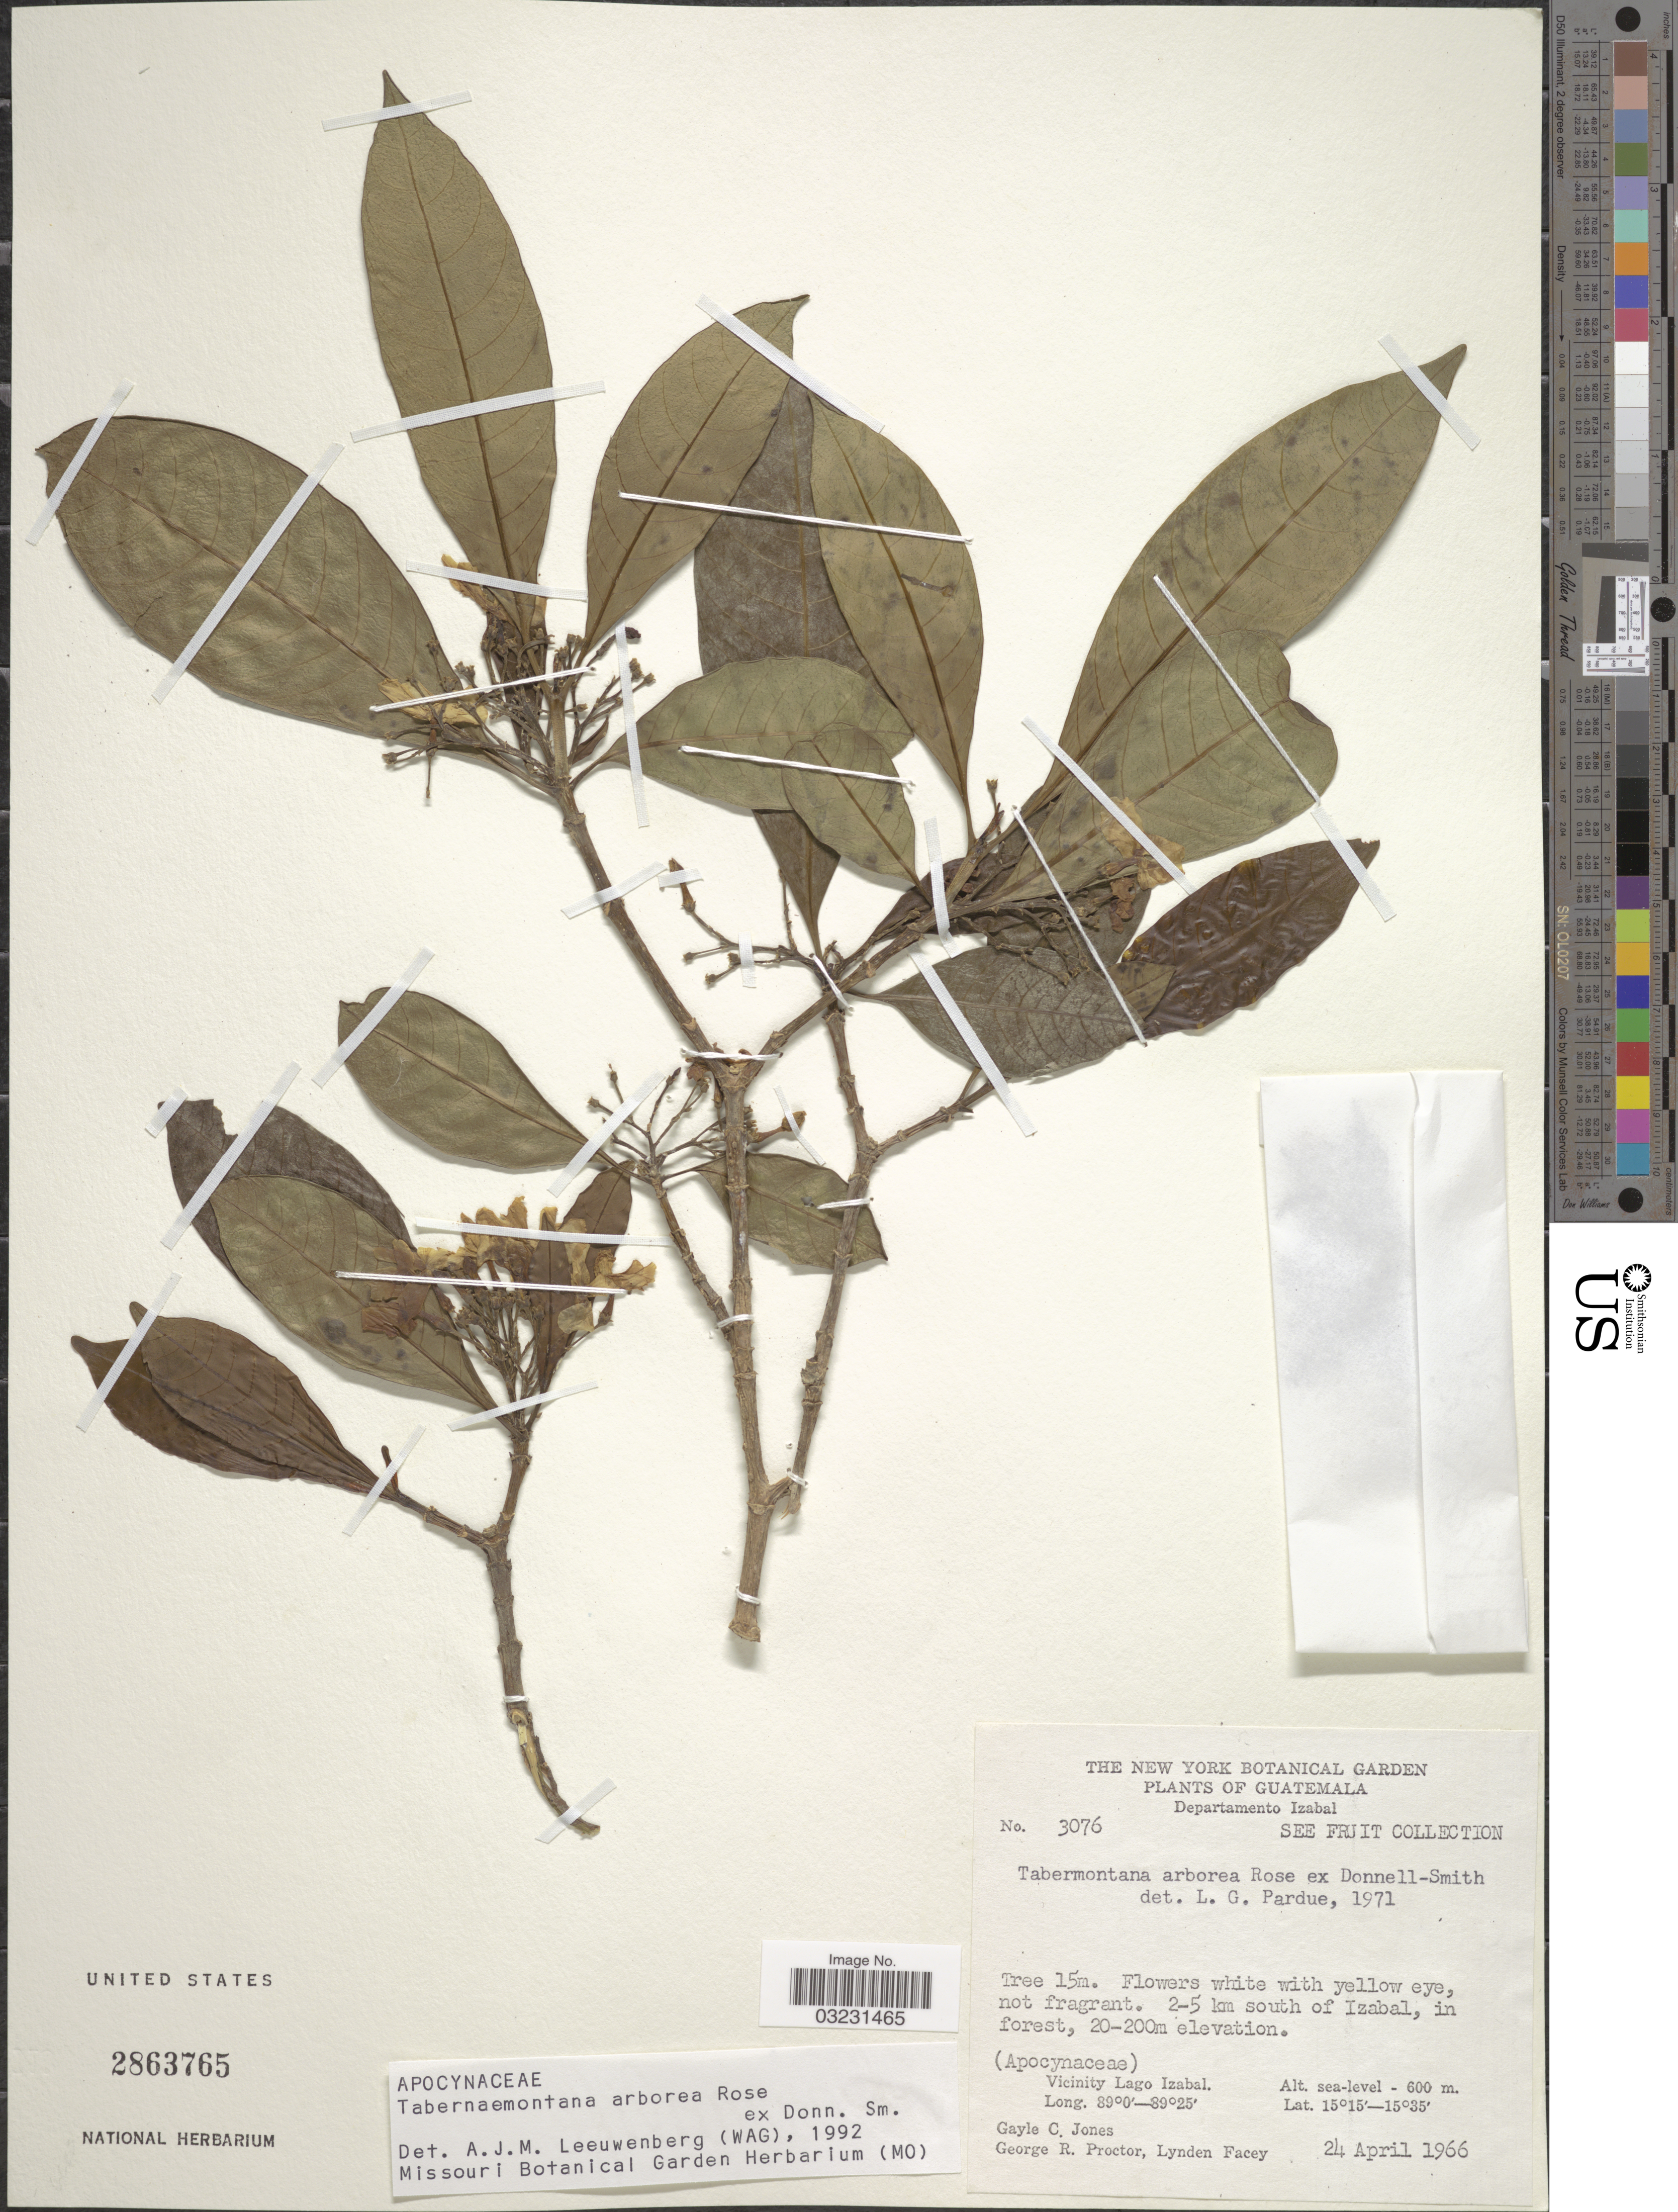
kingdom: Plantae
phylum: Tracheophyta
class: Magnoliopsida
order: Gentianales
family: Apocynaceae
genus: Tabernaemontana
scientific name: Tabernaemontana arborea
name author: Rose in Donn. Sm.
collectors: G. C. Jones, G. R. Proctor & L. Facey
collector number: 3076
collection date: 1966-04-24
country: Guatemala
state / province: Izabal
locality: Departamento Izabal. 2-5 km south of Izabal, in forest. Vicinity of Lago Izabal.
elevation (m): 20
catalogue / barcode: US 2863765